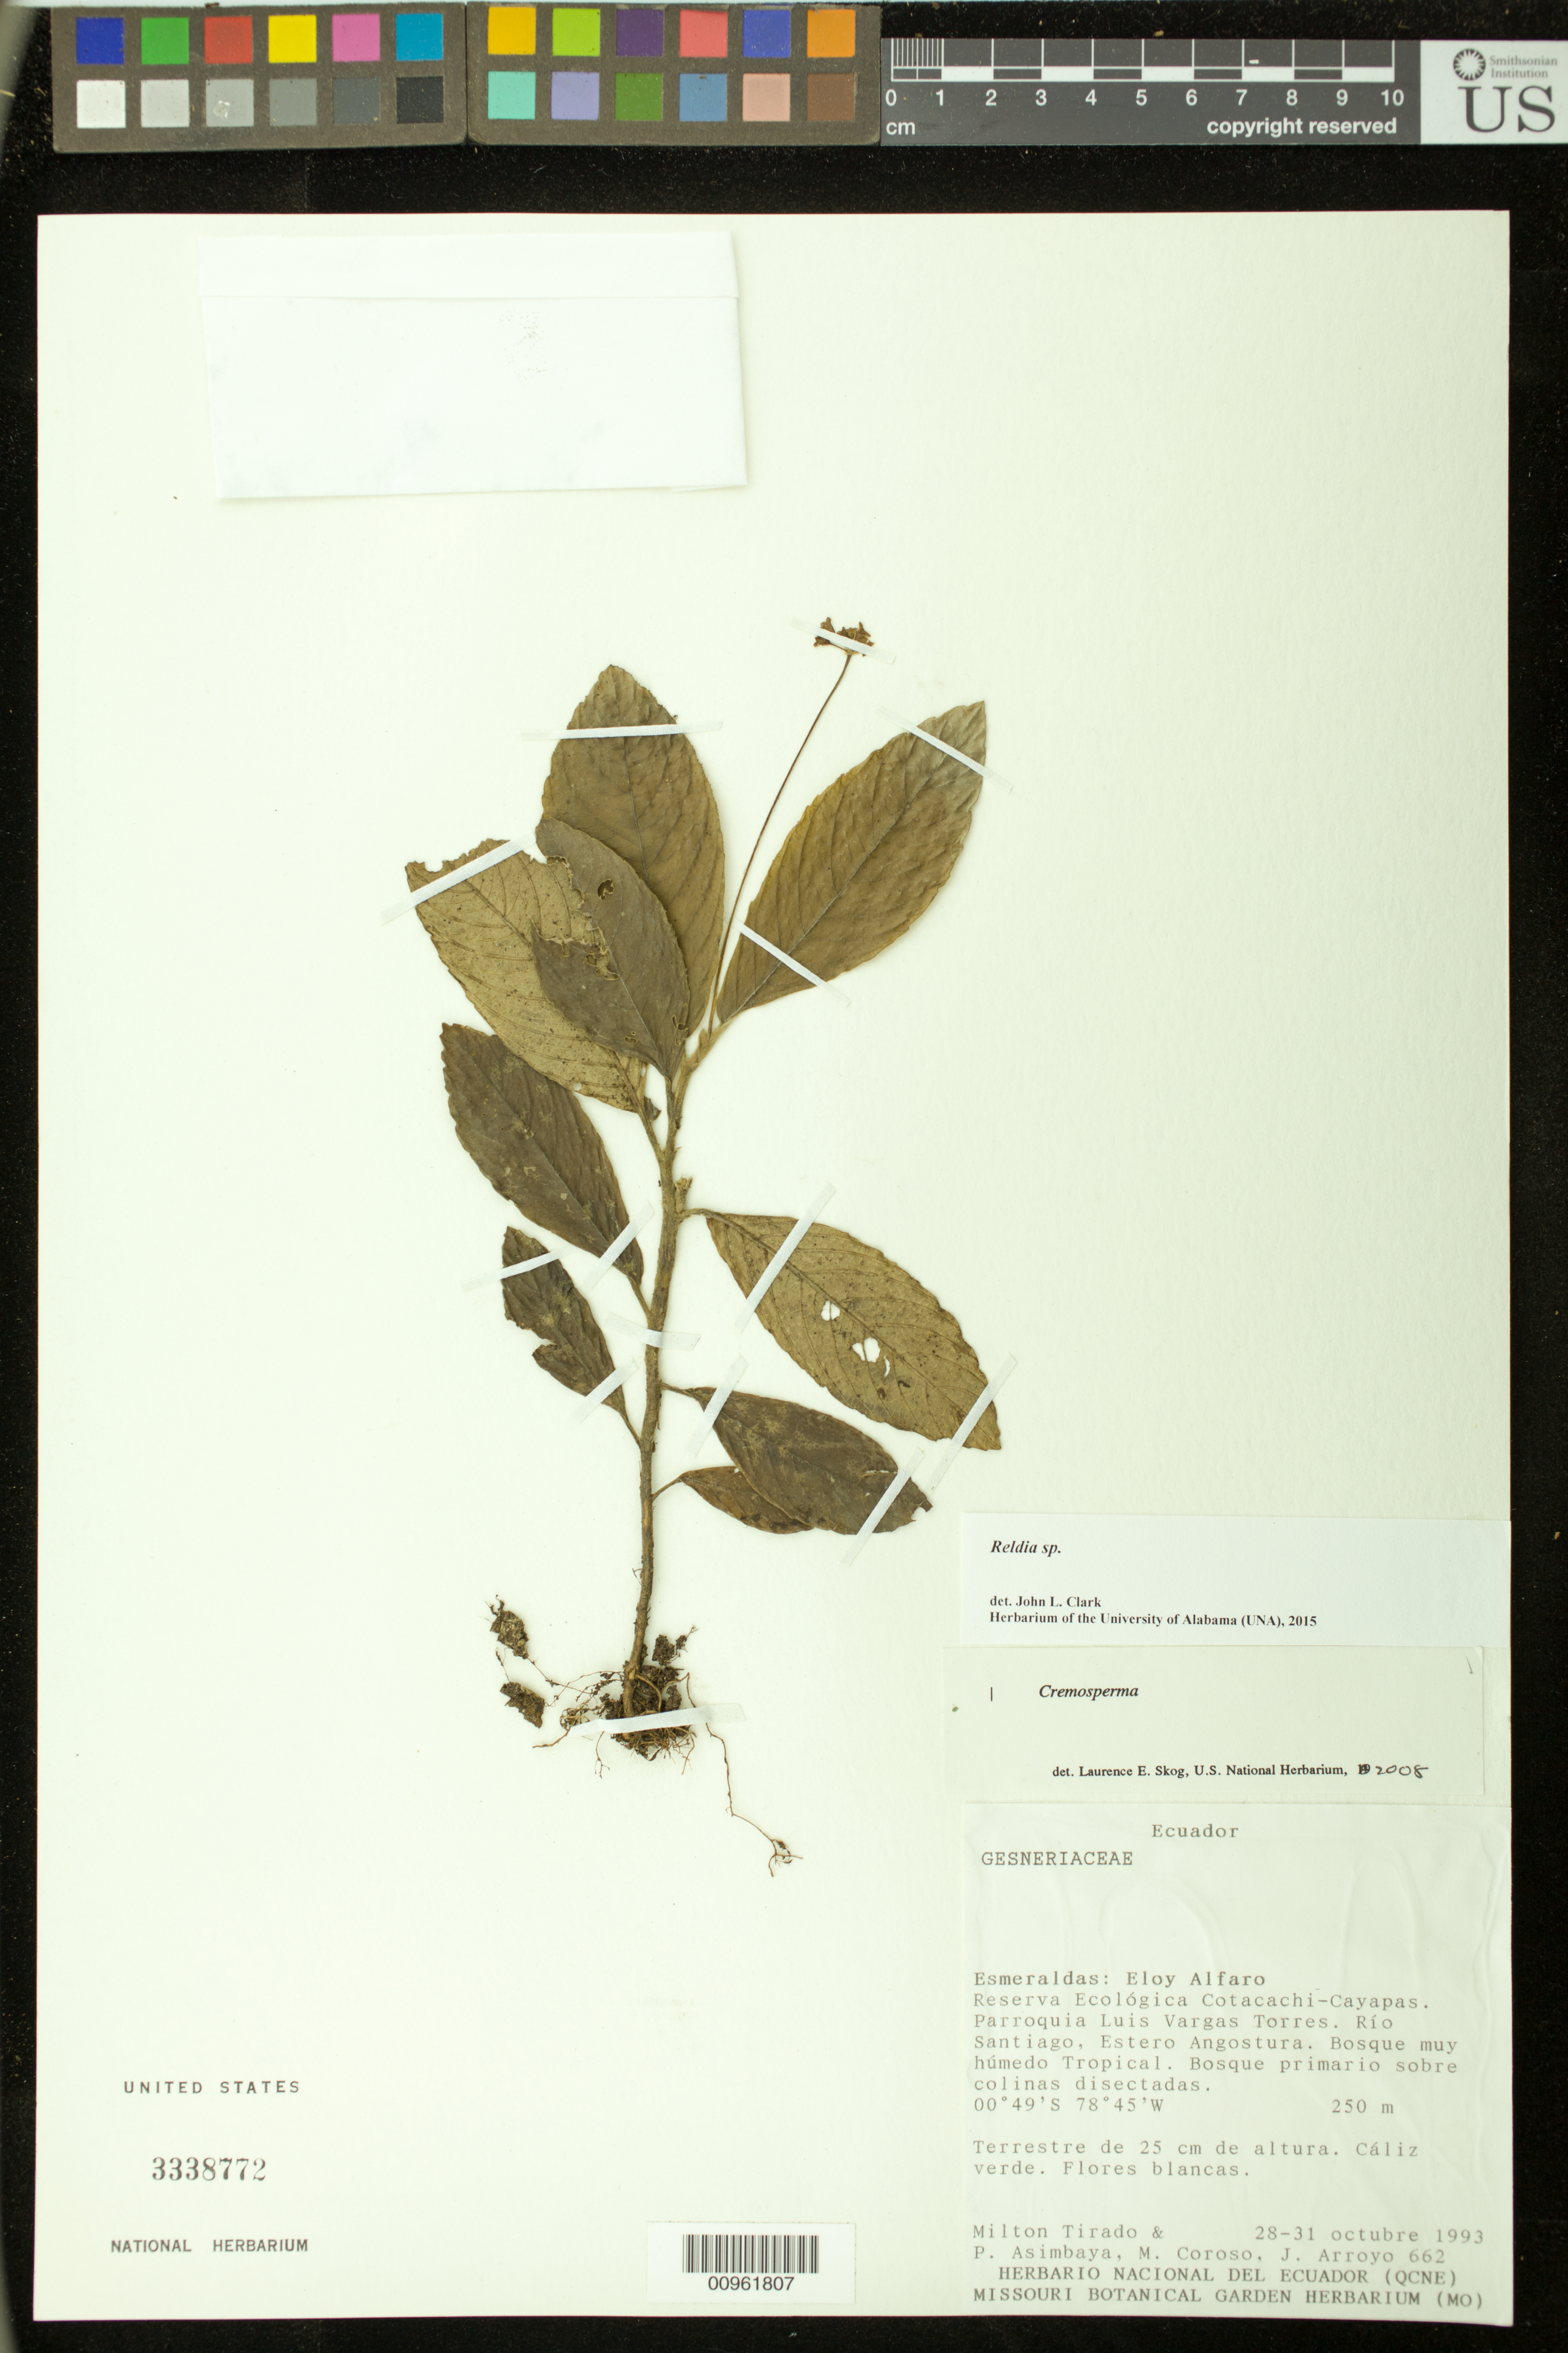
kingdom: Plantae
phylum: Tracheophyta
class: Magnoliopsida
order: Lamiales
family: Gesneriaceae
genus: Reldia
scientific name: Reldia sp.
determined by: Clark, J. L., (SEL), The Marie Selby Botanical Garden (UNITED STATES)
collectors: M. Tirado, P. Asimbaya, M. Coroso & J. Arroyo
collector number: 662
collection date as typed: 28-31 Oct 1993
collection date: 1993-10-28/1993-10-31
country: Ecuador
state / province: Esmeraldas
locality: Eloy Alfaro, Reserva Ecológica Cotacachi-Cayapas, Parroquia Luis Vargas Torres, Río Santiago, Estero Angostura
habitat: Bosque muy húmedo tropical, bosque primario sobre colinas disectadas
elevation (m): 250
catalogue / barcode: US 3338772